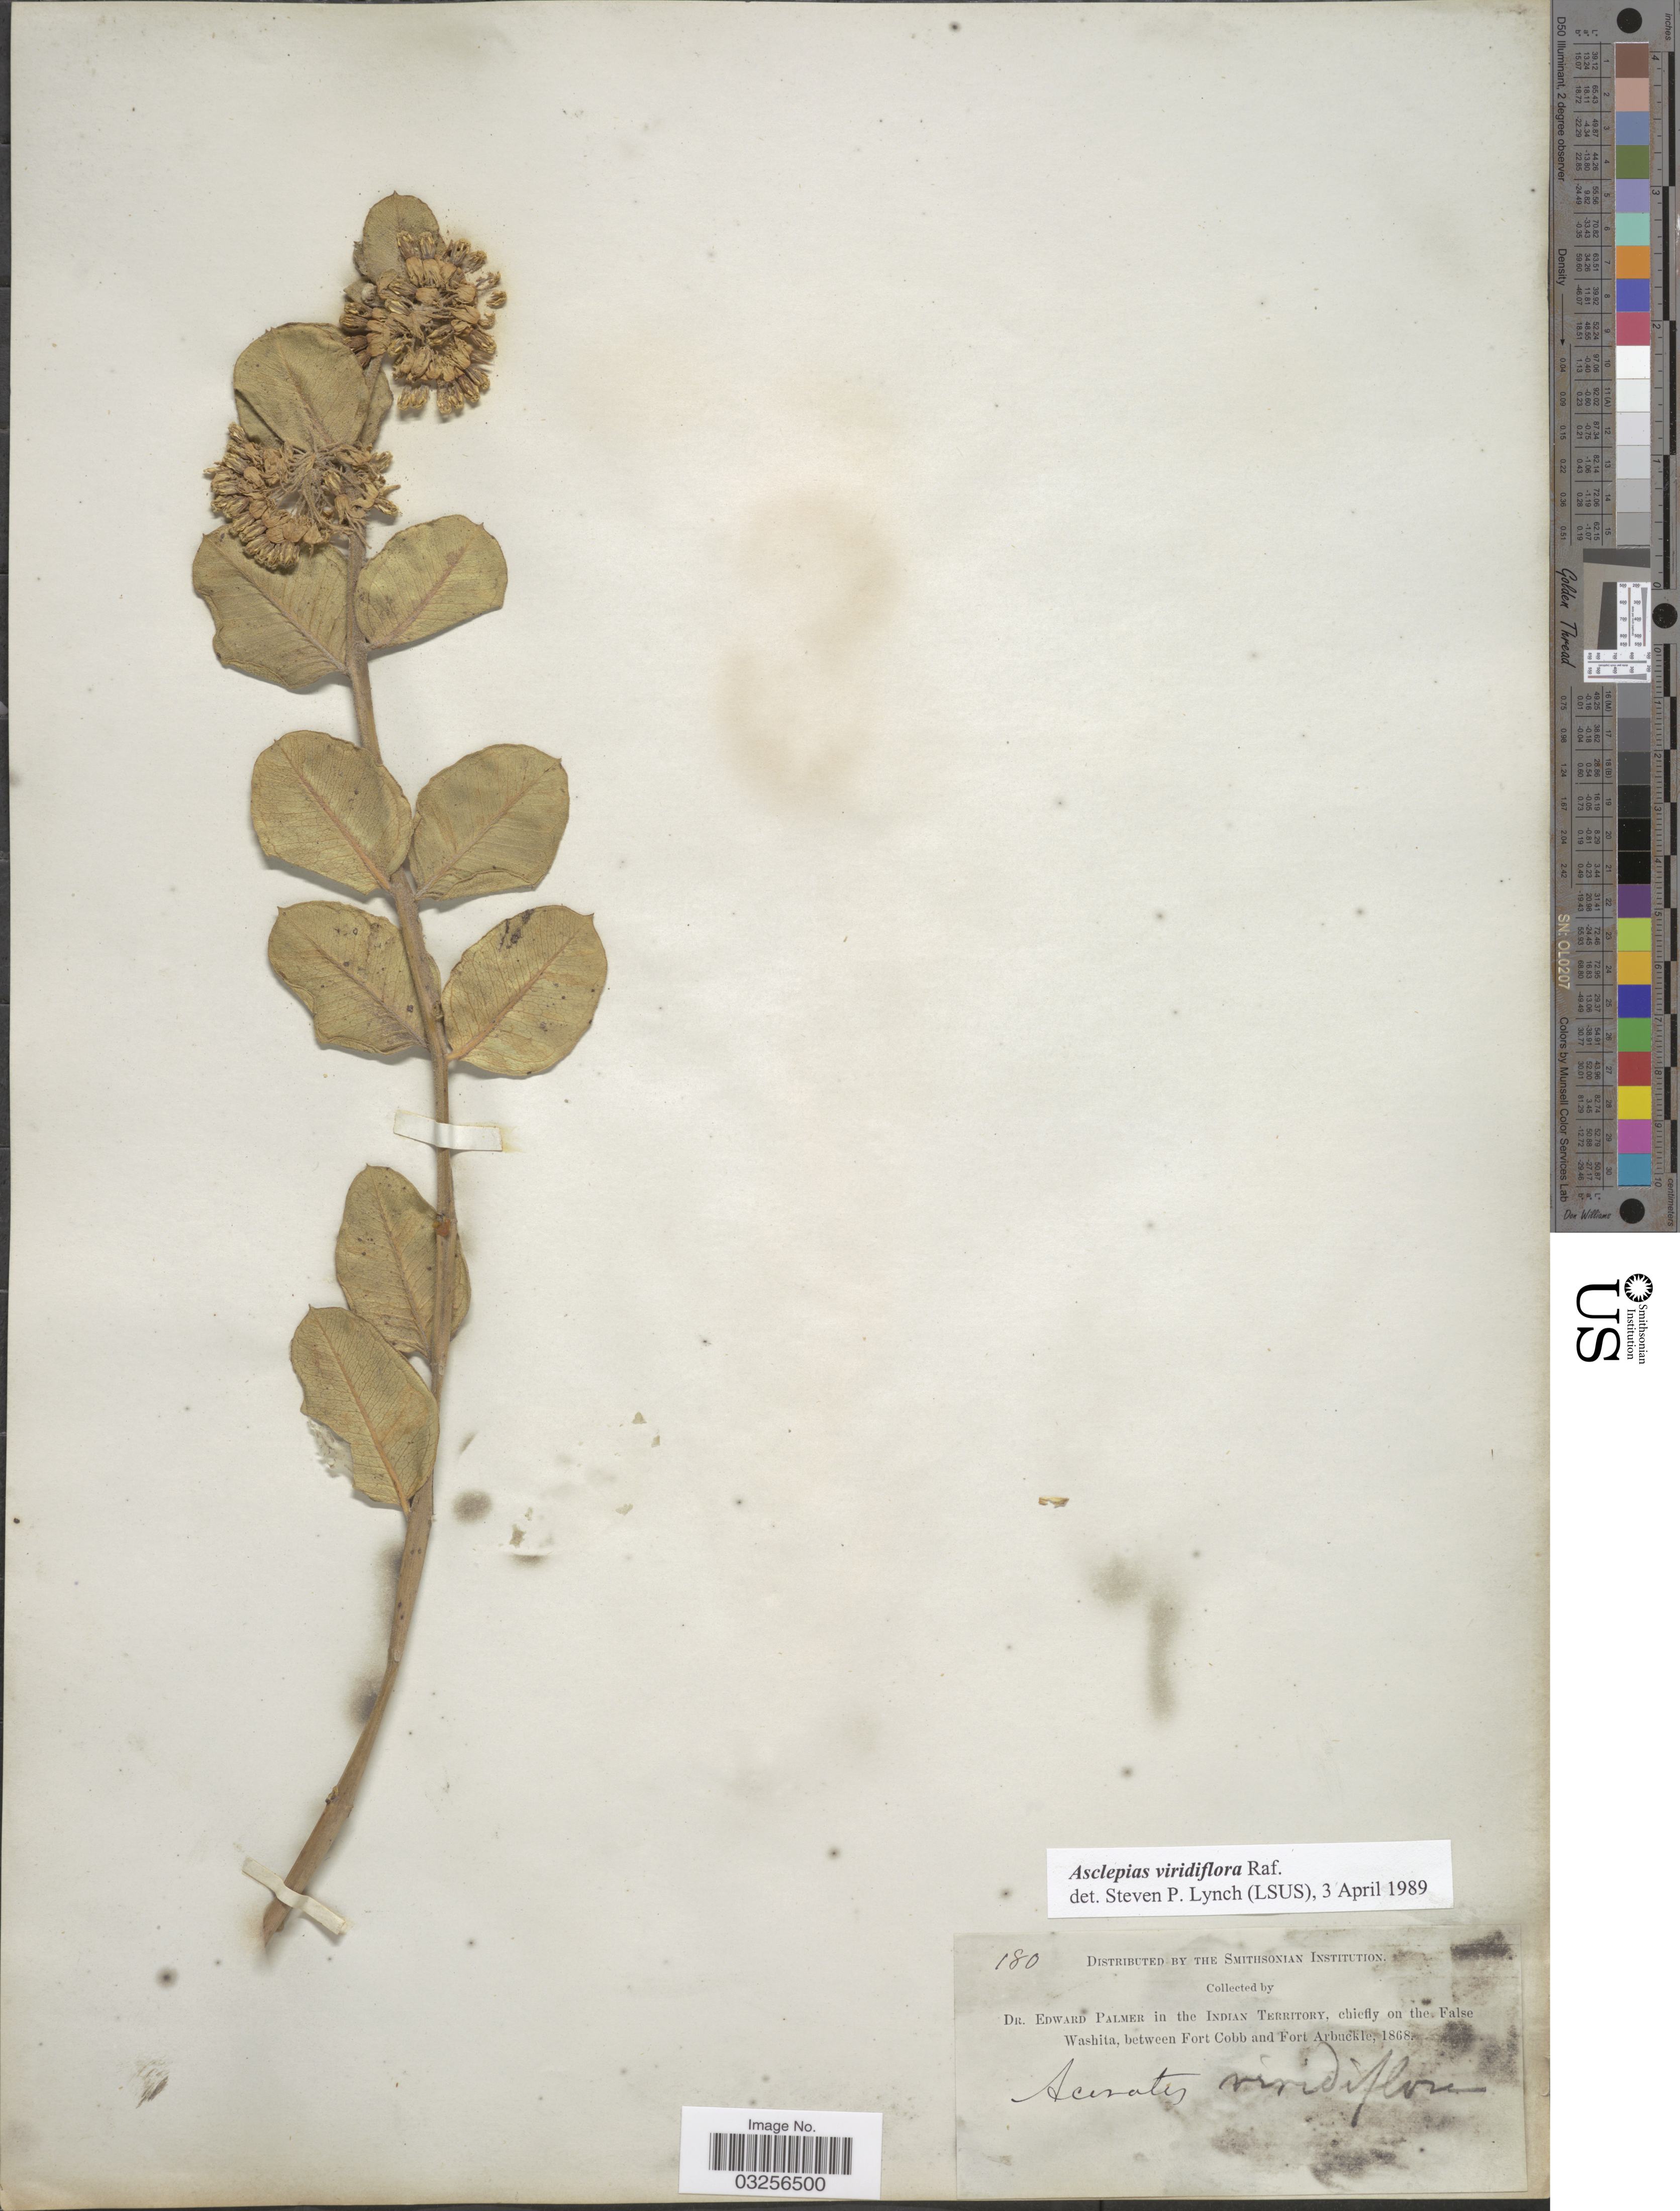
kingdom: Plantae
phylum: Tracheophyta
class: Magnoliopsida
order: Gentianales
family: Apocynaceae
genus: Asclepias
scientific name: Asclepias viridiflora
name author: Raf.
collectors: E. Palmer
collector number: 180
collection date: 1868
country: United States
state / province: Oklahoma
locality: In the Indian Territory, chiefly on the False Washita, between Fort Cobb and Fort Arbuckle.